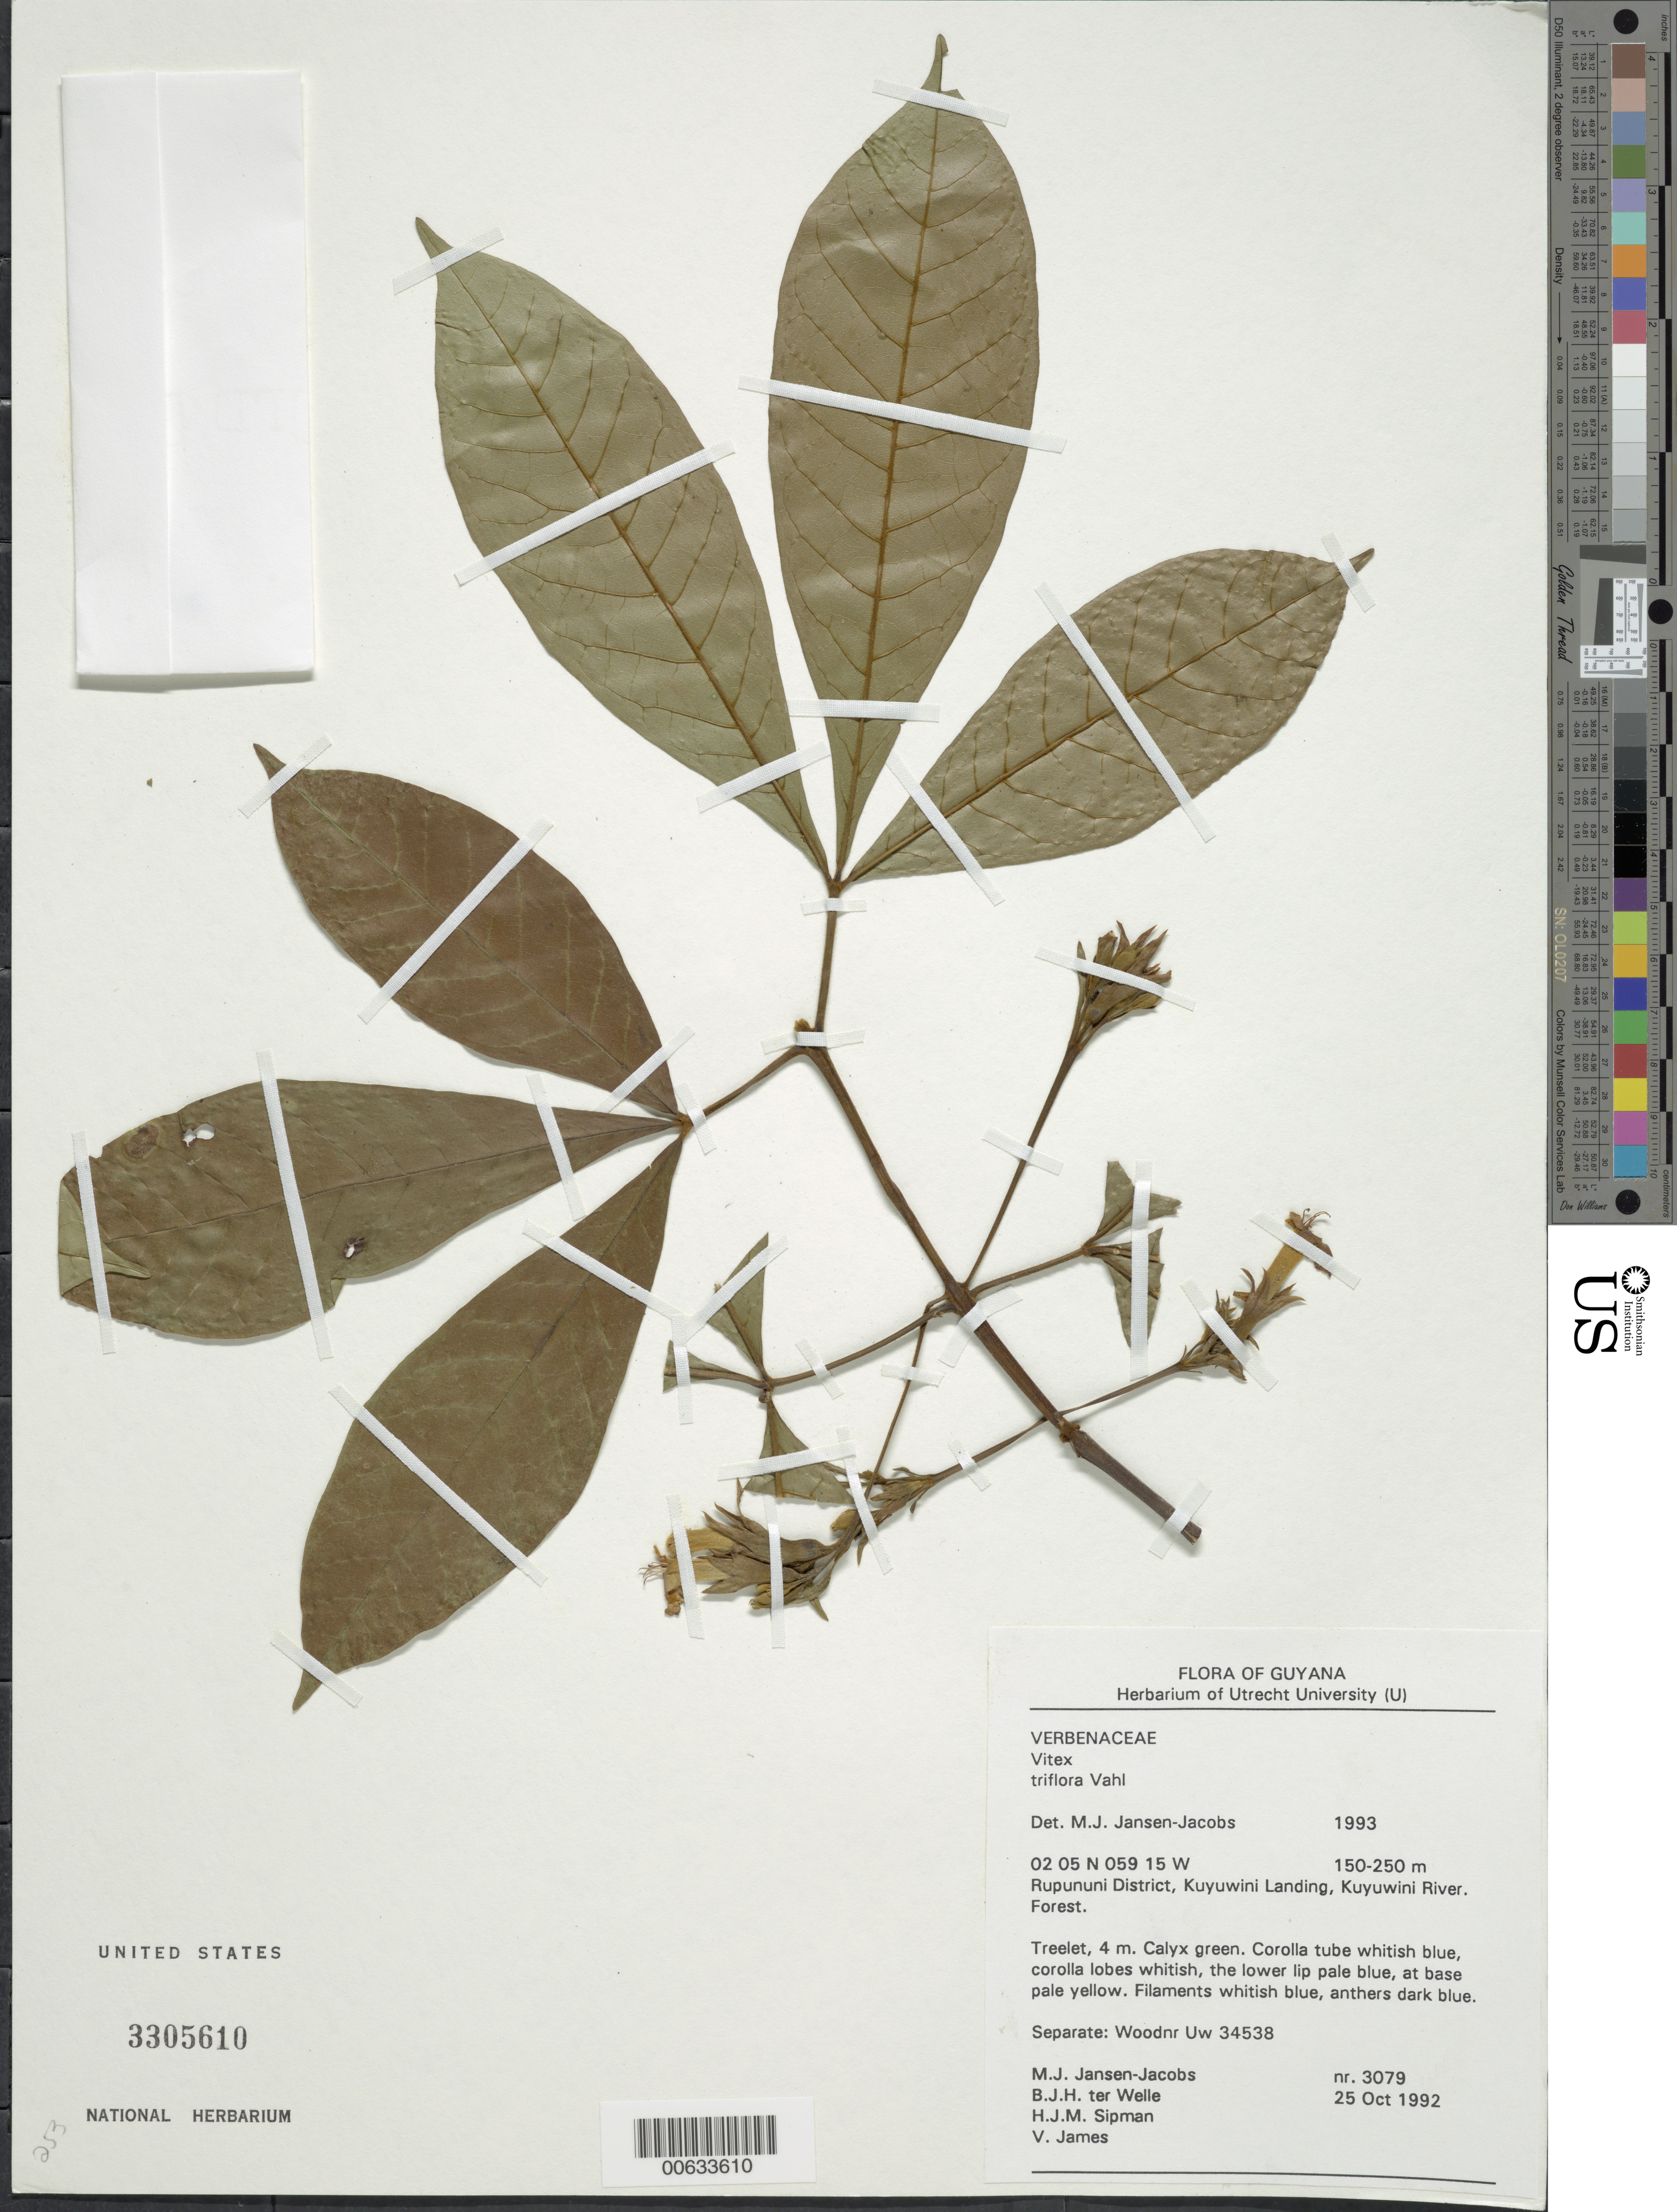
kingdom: Plantae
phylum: Tracheophyta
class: Magnoliopsida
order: Lamiales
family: Lamiaceae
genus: Vitex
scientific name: Vitex triflora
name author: Vahl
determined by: Jansen-Jacobs, M. J., (U), Nationaal Herbarium Nederland, Utrecht University branch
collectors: M. J. Jansen-Jacobs, B. Welle, H. J. M. Sipman & V. James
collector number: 3079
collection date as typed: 25-Oct-92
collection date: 1992-10-25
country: Guyana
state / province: U. Takutu-U. Essequibo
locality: Kuyuwini Landing, Kuyuwini River, Rupununi District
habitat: Forest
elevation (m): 150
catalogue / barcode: US 3305610